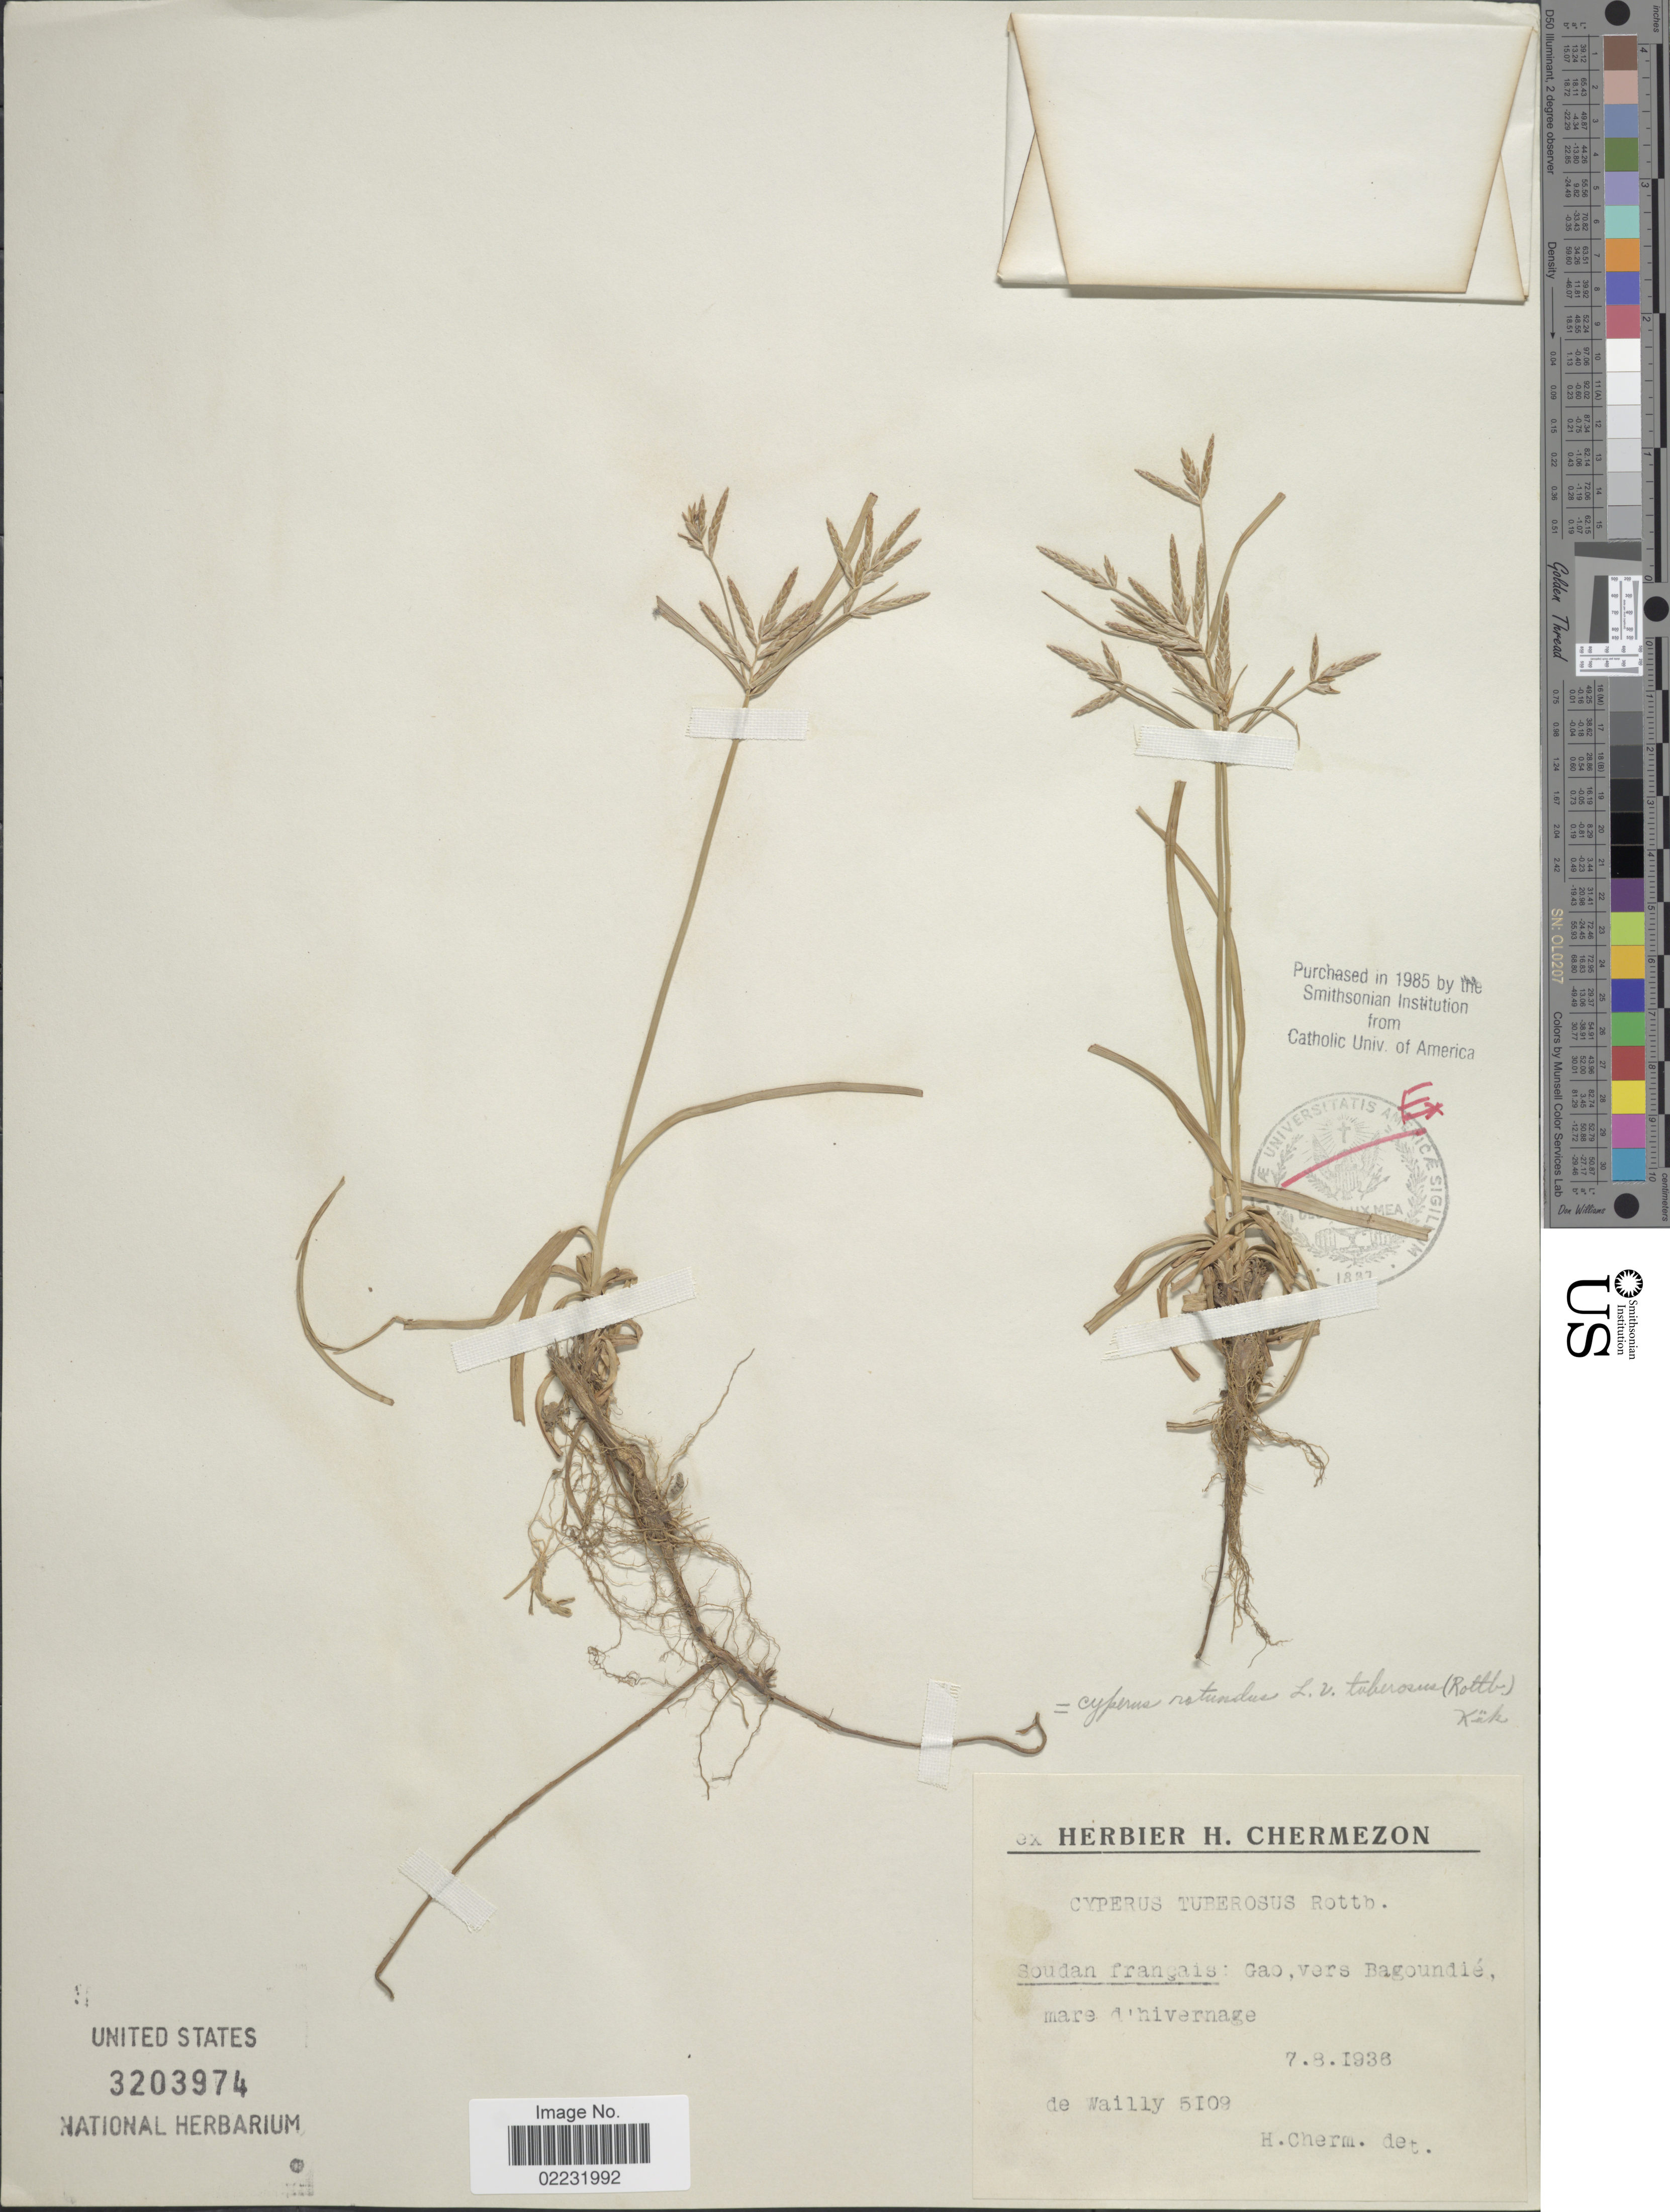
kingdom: Plantae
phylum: Tracheophyta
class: Liliopsida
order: Poales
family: Cyperaceae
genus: Cyperus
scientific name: Cyperus rotundus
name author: L.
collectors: de Wailly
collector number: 5109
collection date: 1936-08-07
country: Mali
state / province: Gao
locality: Soudan francais: Gao, vers Bagoundie, mare d'hivernage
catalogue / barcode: US 3203974